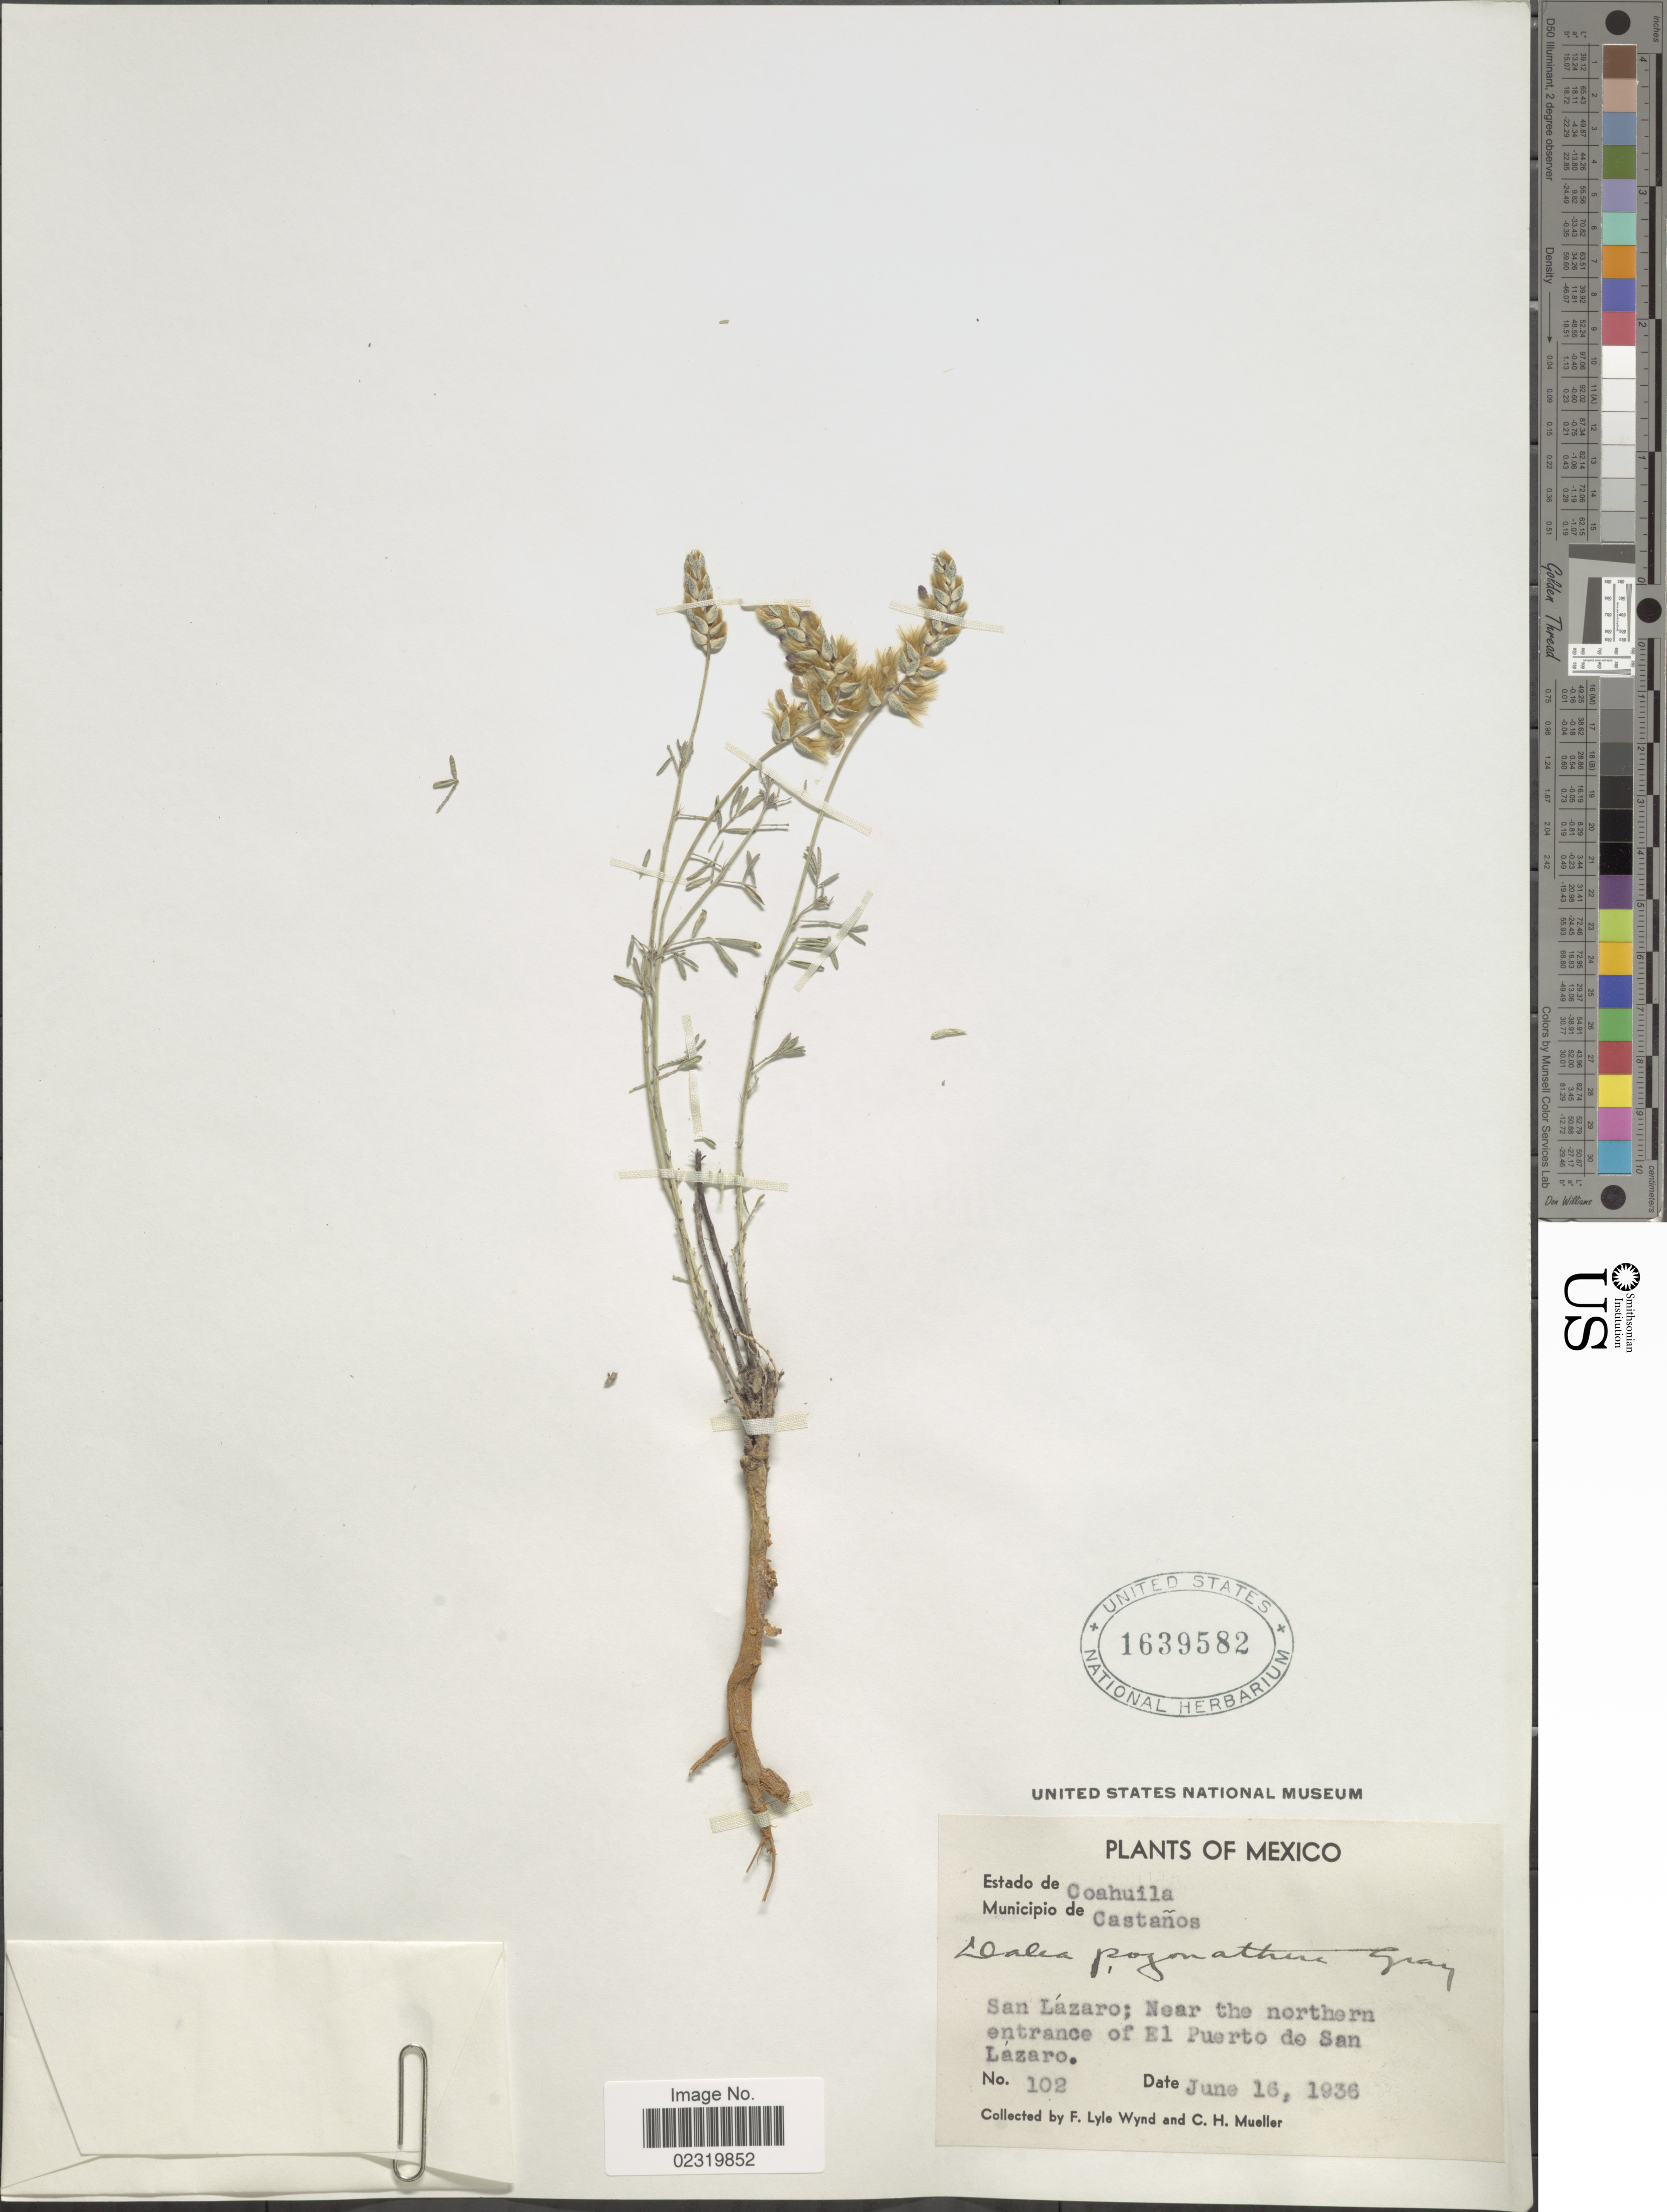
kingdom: Plantae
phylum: Tracheophyta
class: Magnoliopsida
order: Fabales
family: Fabaceae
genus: Dalea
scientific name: Dalea pogonathera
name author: A. Gray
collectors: F. L. Wynd & C. H. Mueller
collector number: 102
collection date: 1936-06-16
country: Mexico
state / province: Coahuila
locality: Municipio de Castaños. San Lázaro; Near the northern entrance of El Puerto de San Lázaro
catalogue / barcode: US 1639582